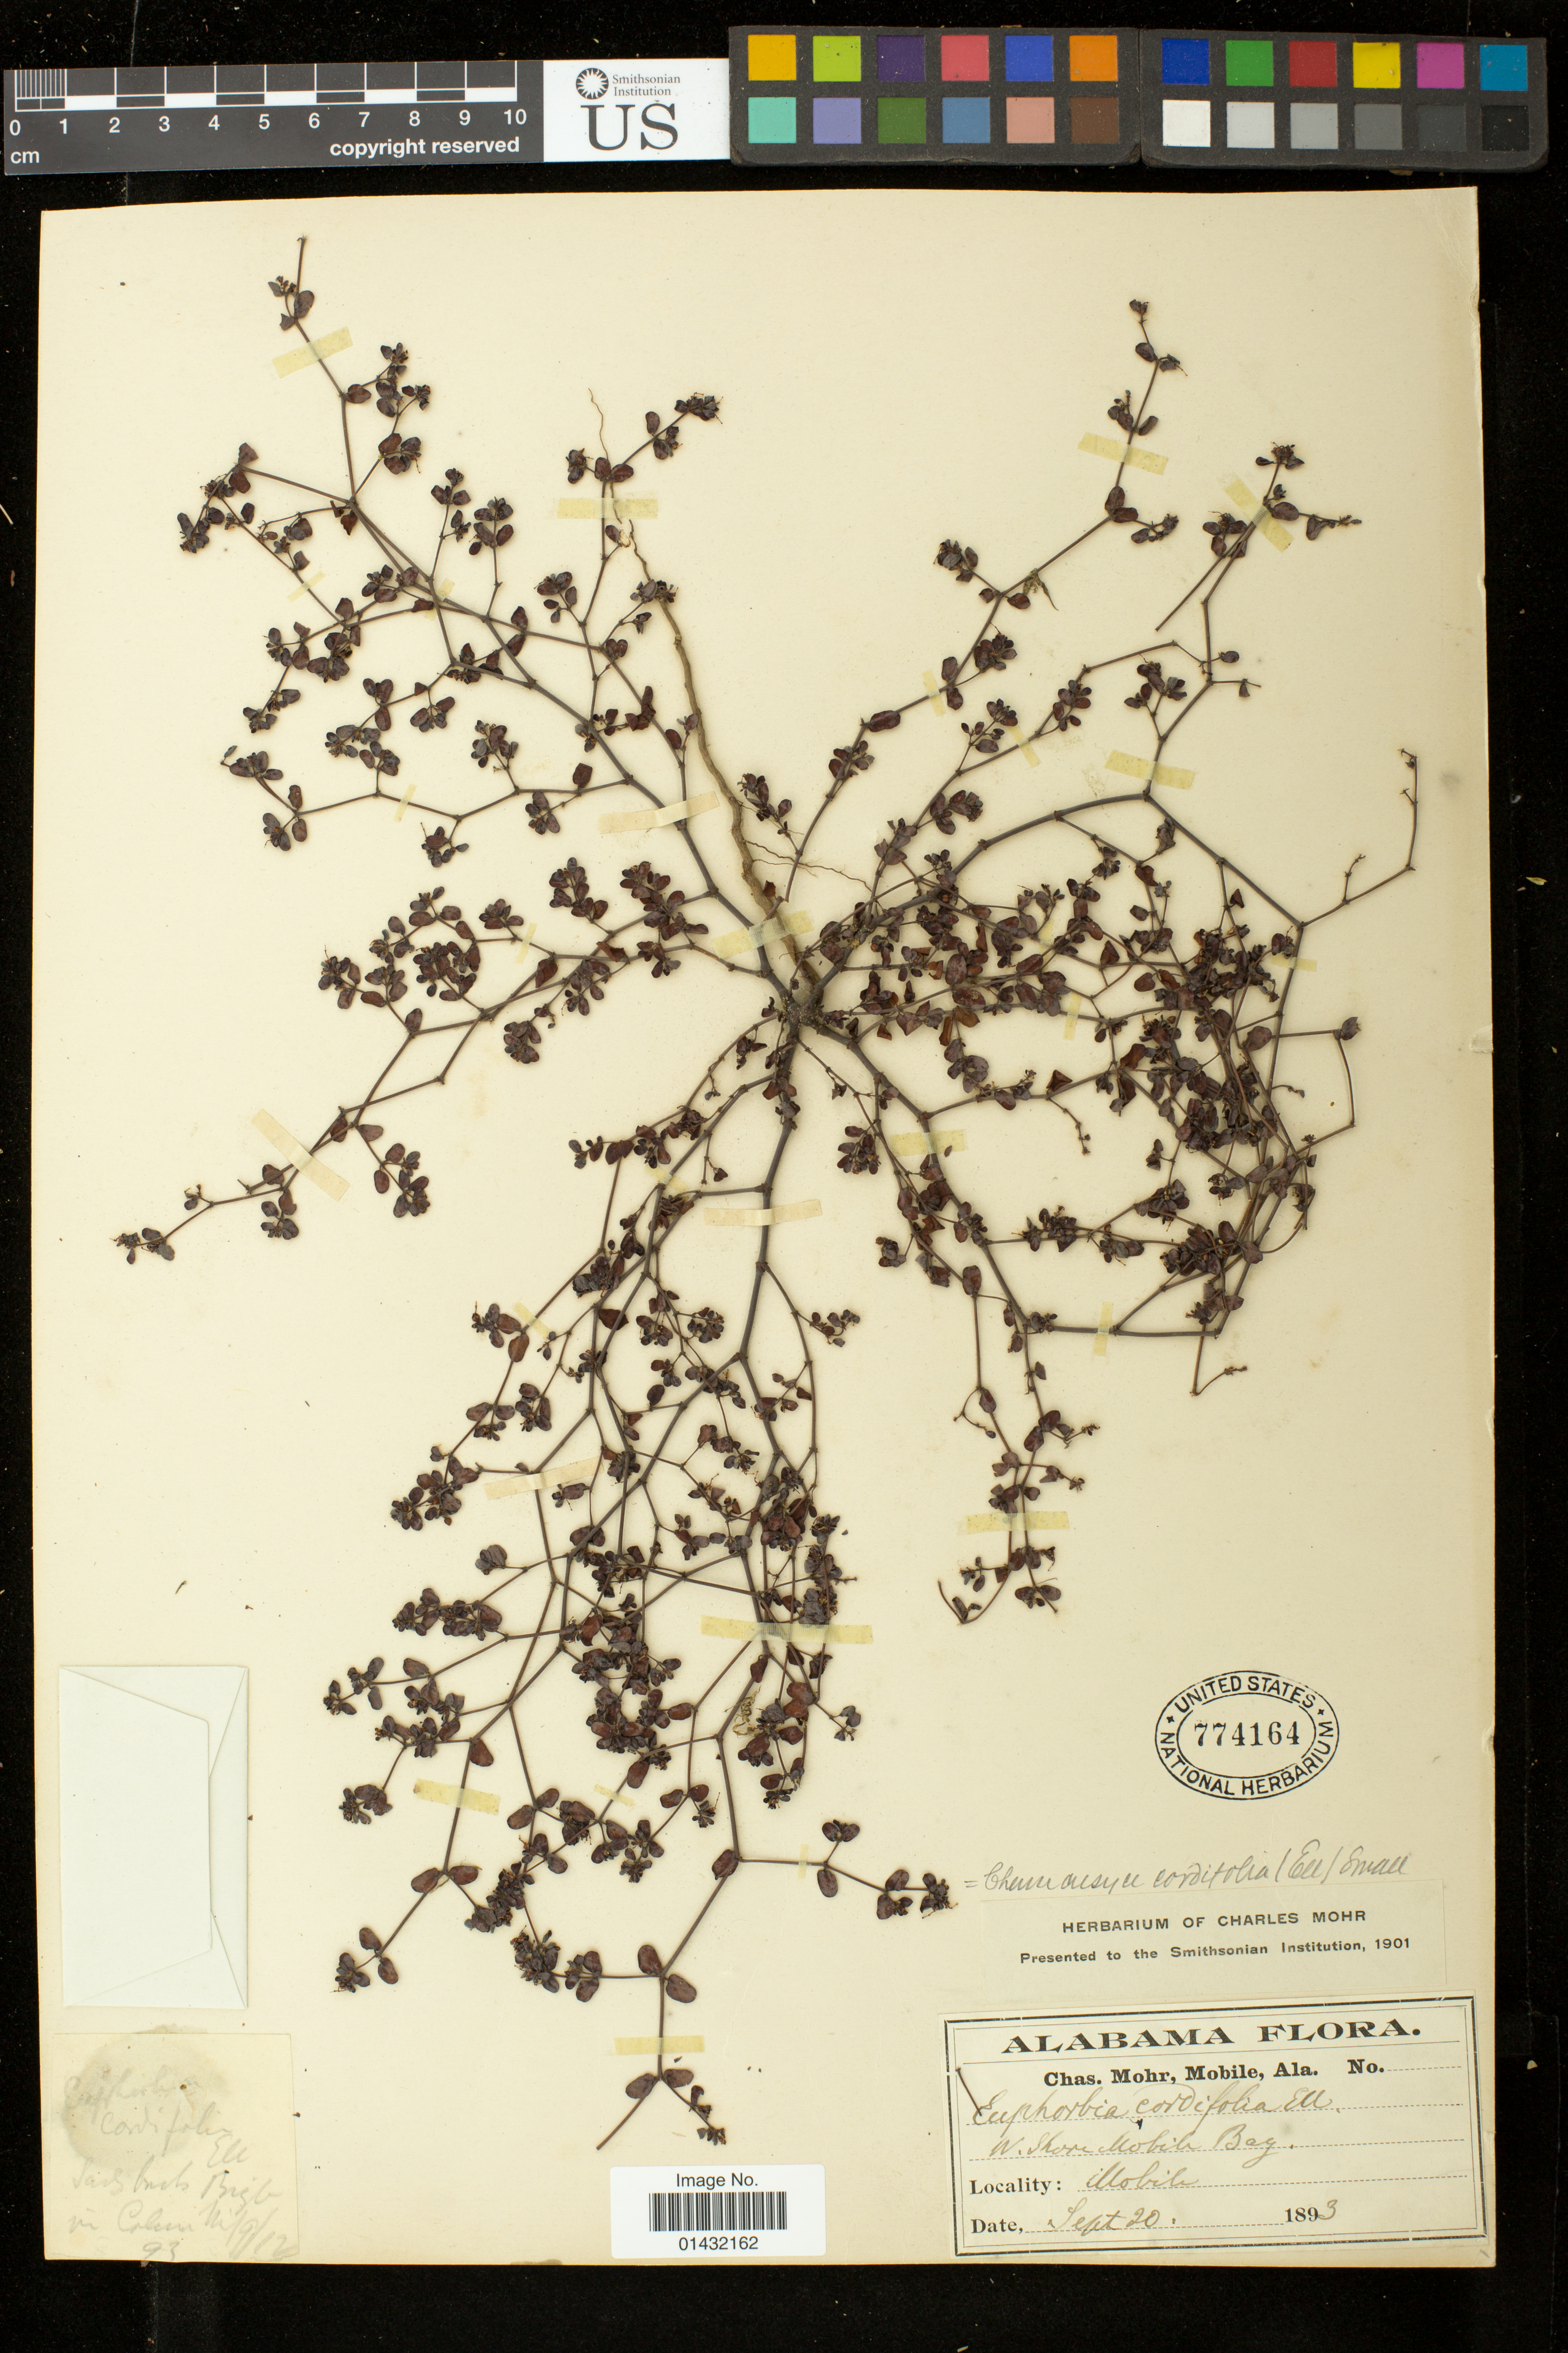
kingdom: Plantae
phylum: Tracheophyta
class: Magnoliopsida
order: Malpighiales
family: Euphorbiaceae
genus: Euphorbia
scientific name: Euphorbia cordifolia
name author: C.A. Mey. & Boiss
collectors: C. T. Mohr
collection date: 1893-09-20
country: United States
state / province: Alabama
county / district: Mobile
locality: W. Shore Mobile Bay; Mobile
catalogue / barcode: US 774164